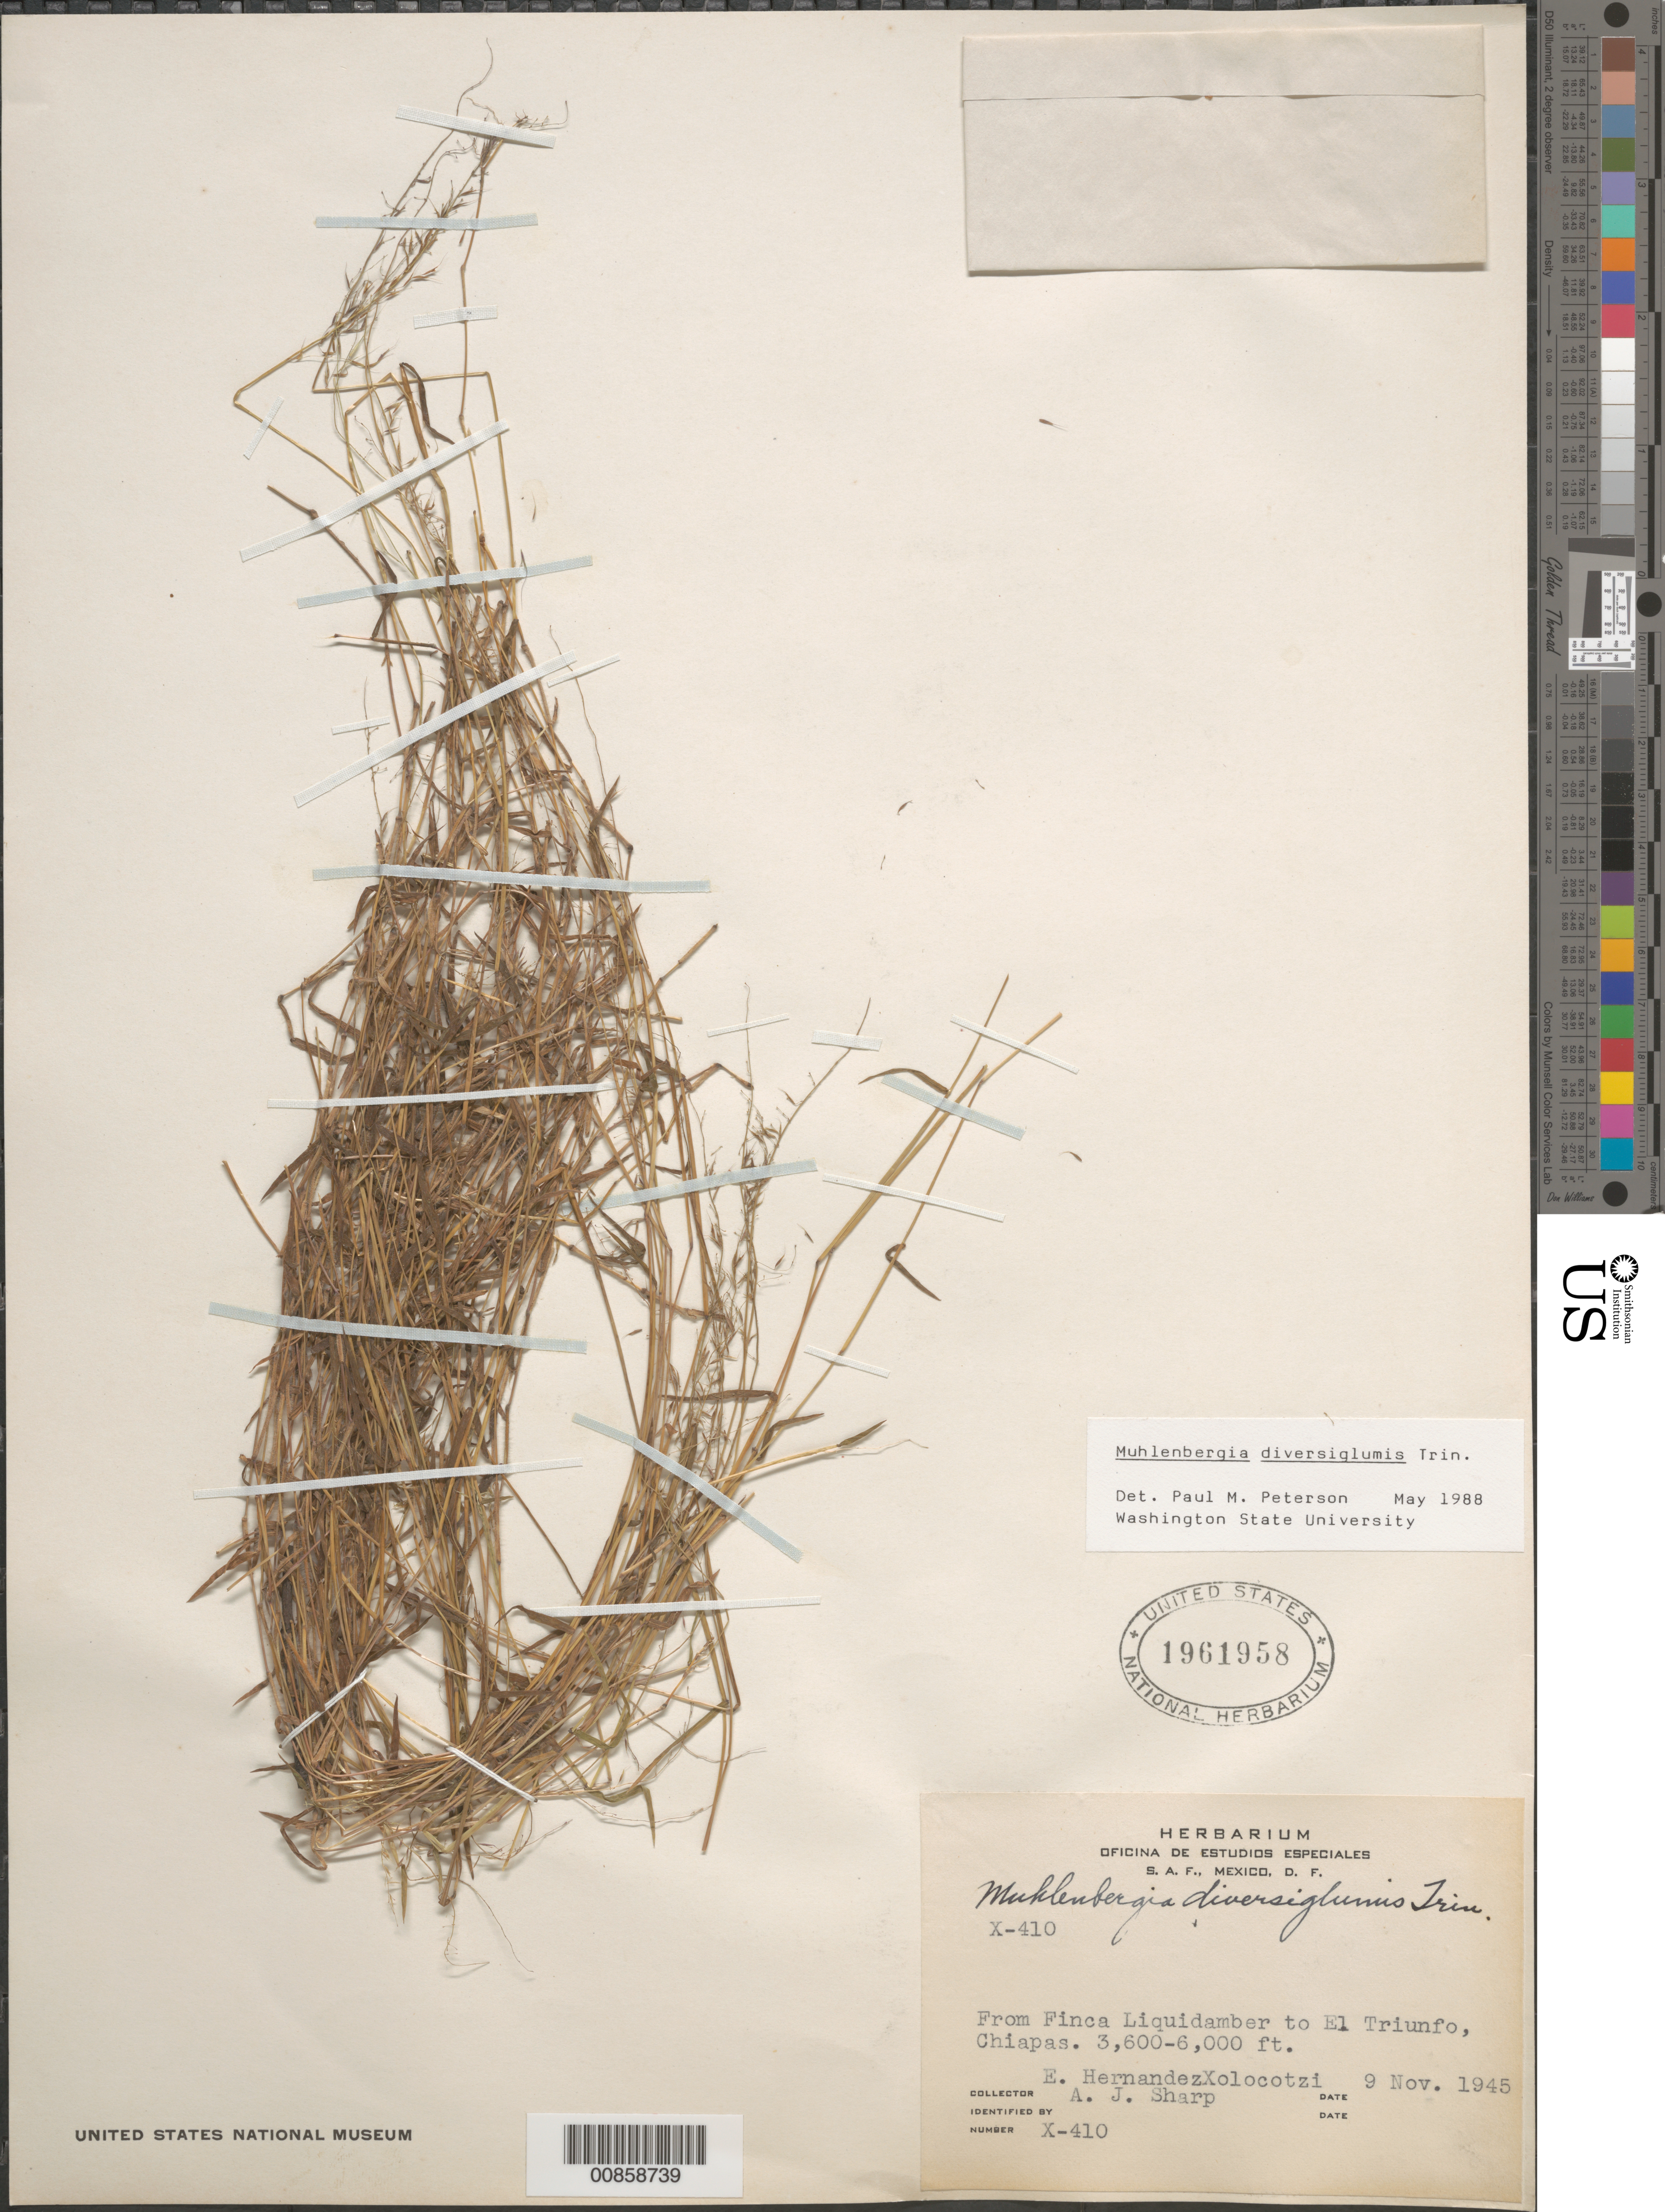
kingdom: Plantae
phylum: Tracheophyta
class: Liliopsida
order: Poales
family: Poaceae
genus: Muhlenbergia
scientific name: Muhlenbergia diversiglumis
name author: Trin.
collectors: E. I. Hernández-X.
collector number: X-410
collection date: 1945-11-09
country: Mexico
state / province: Chiapas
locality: From Finca Liquidamber to El Triunfo.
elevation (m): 1097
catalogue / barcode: US 1961958